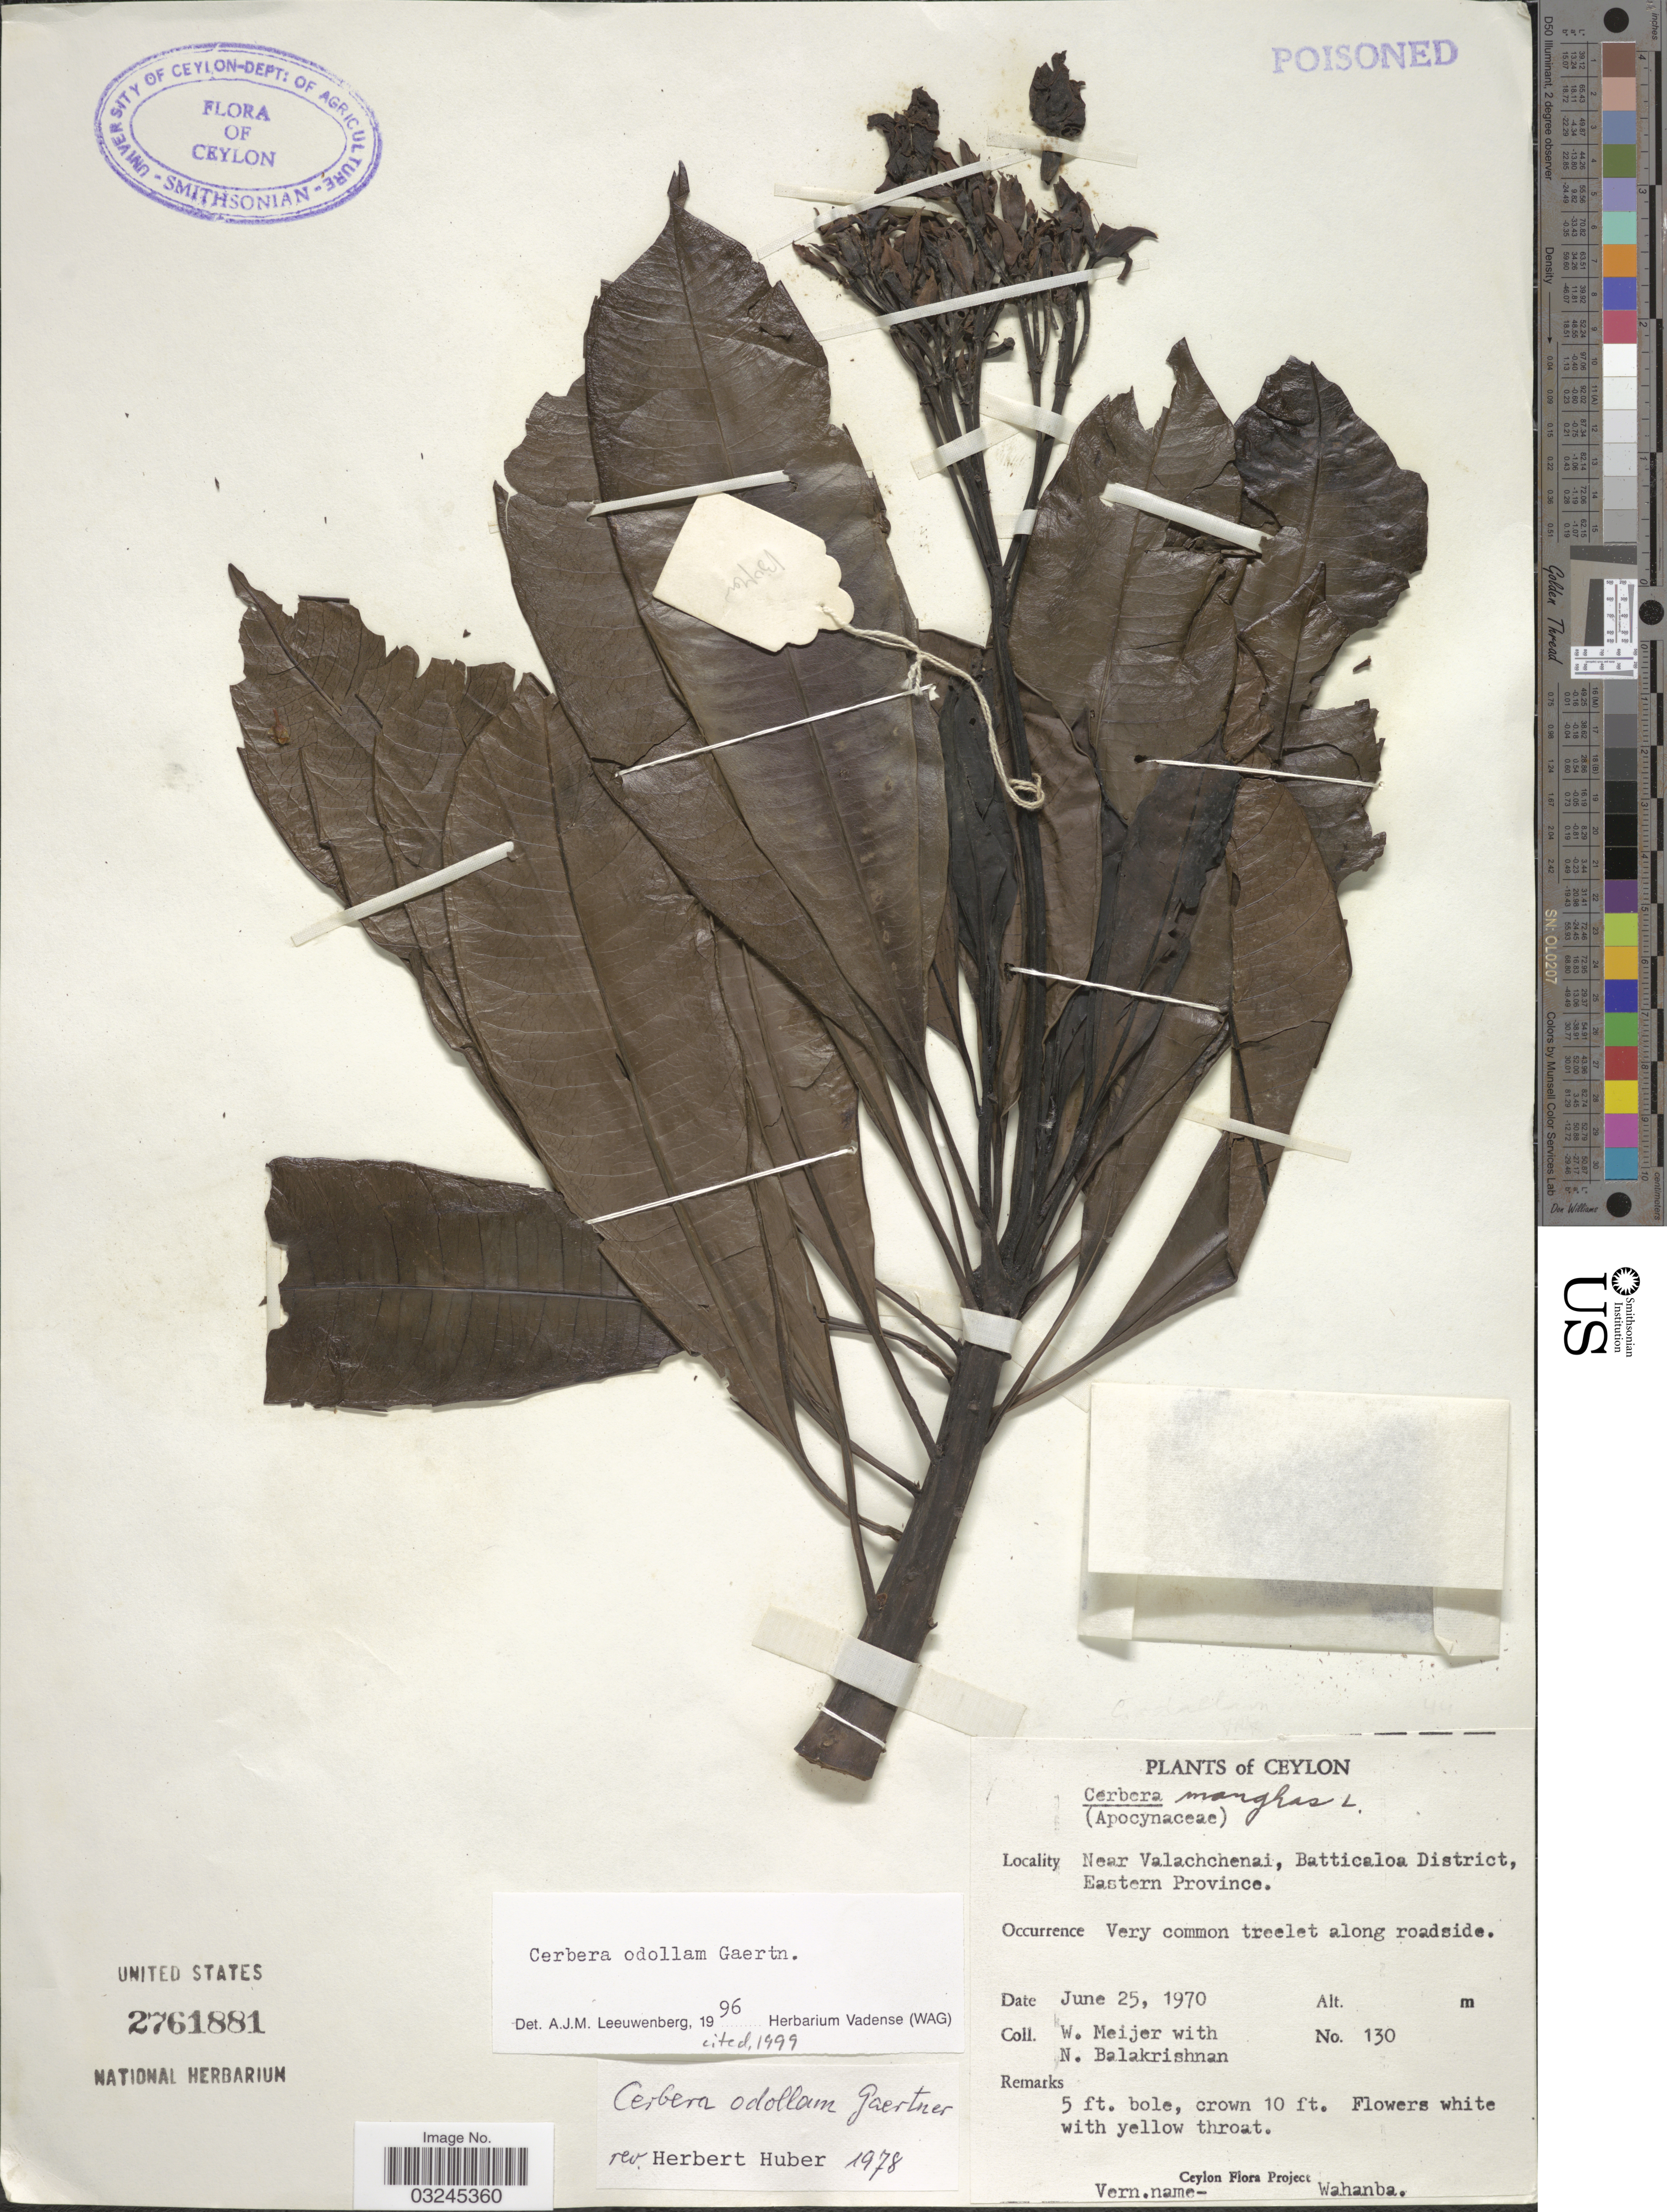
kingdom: Plantae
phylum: Tracheophyta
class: Magnoliopsida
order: Gentianales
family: Apocynaceae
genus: Cerbera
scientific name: Cerbera odollam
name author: Gaertn.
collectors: W. Meijer & N. Balakrishnan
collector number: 130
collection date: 1970-06-25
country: Sri Lanka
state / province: Eastern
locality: Ceylon. Near Valachchenai, Batticaloa District.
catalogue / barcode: US 2761881